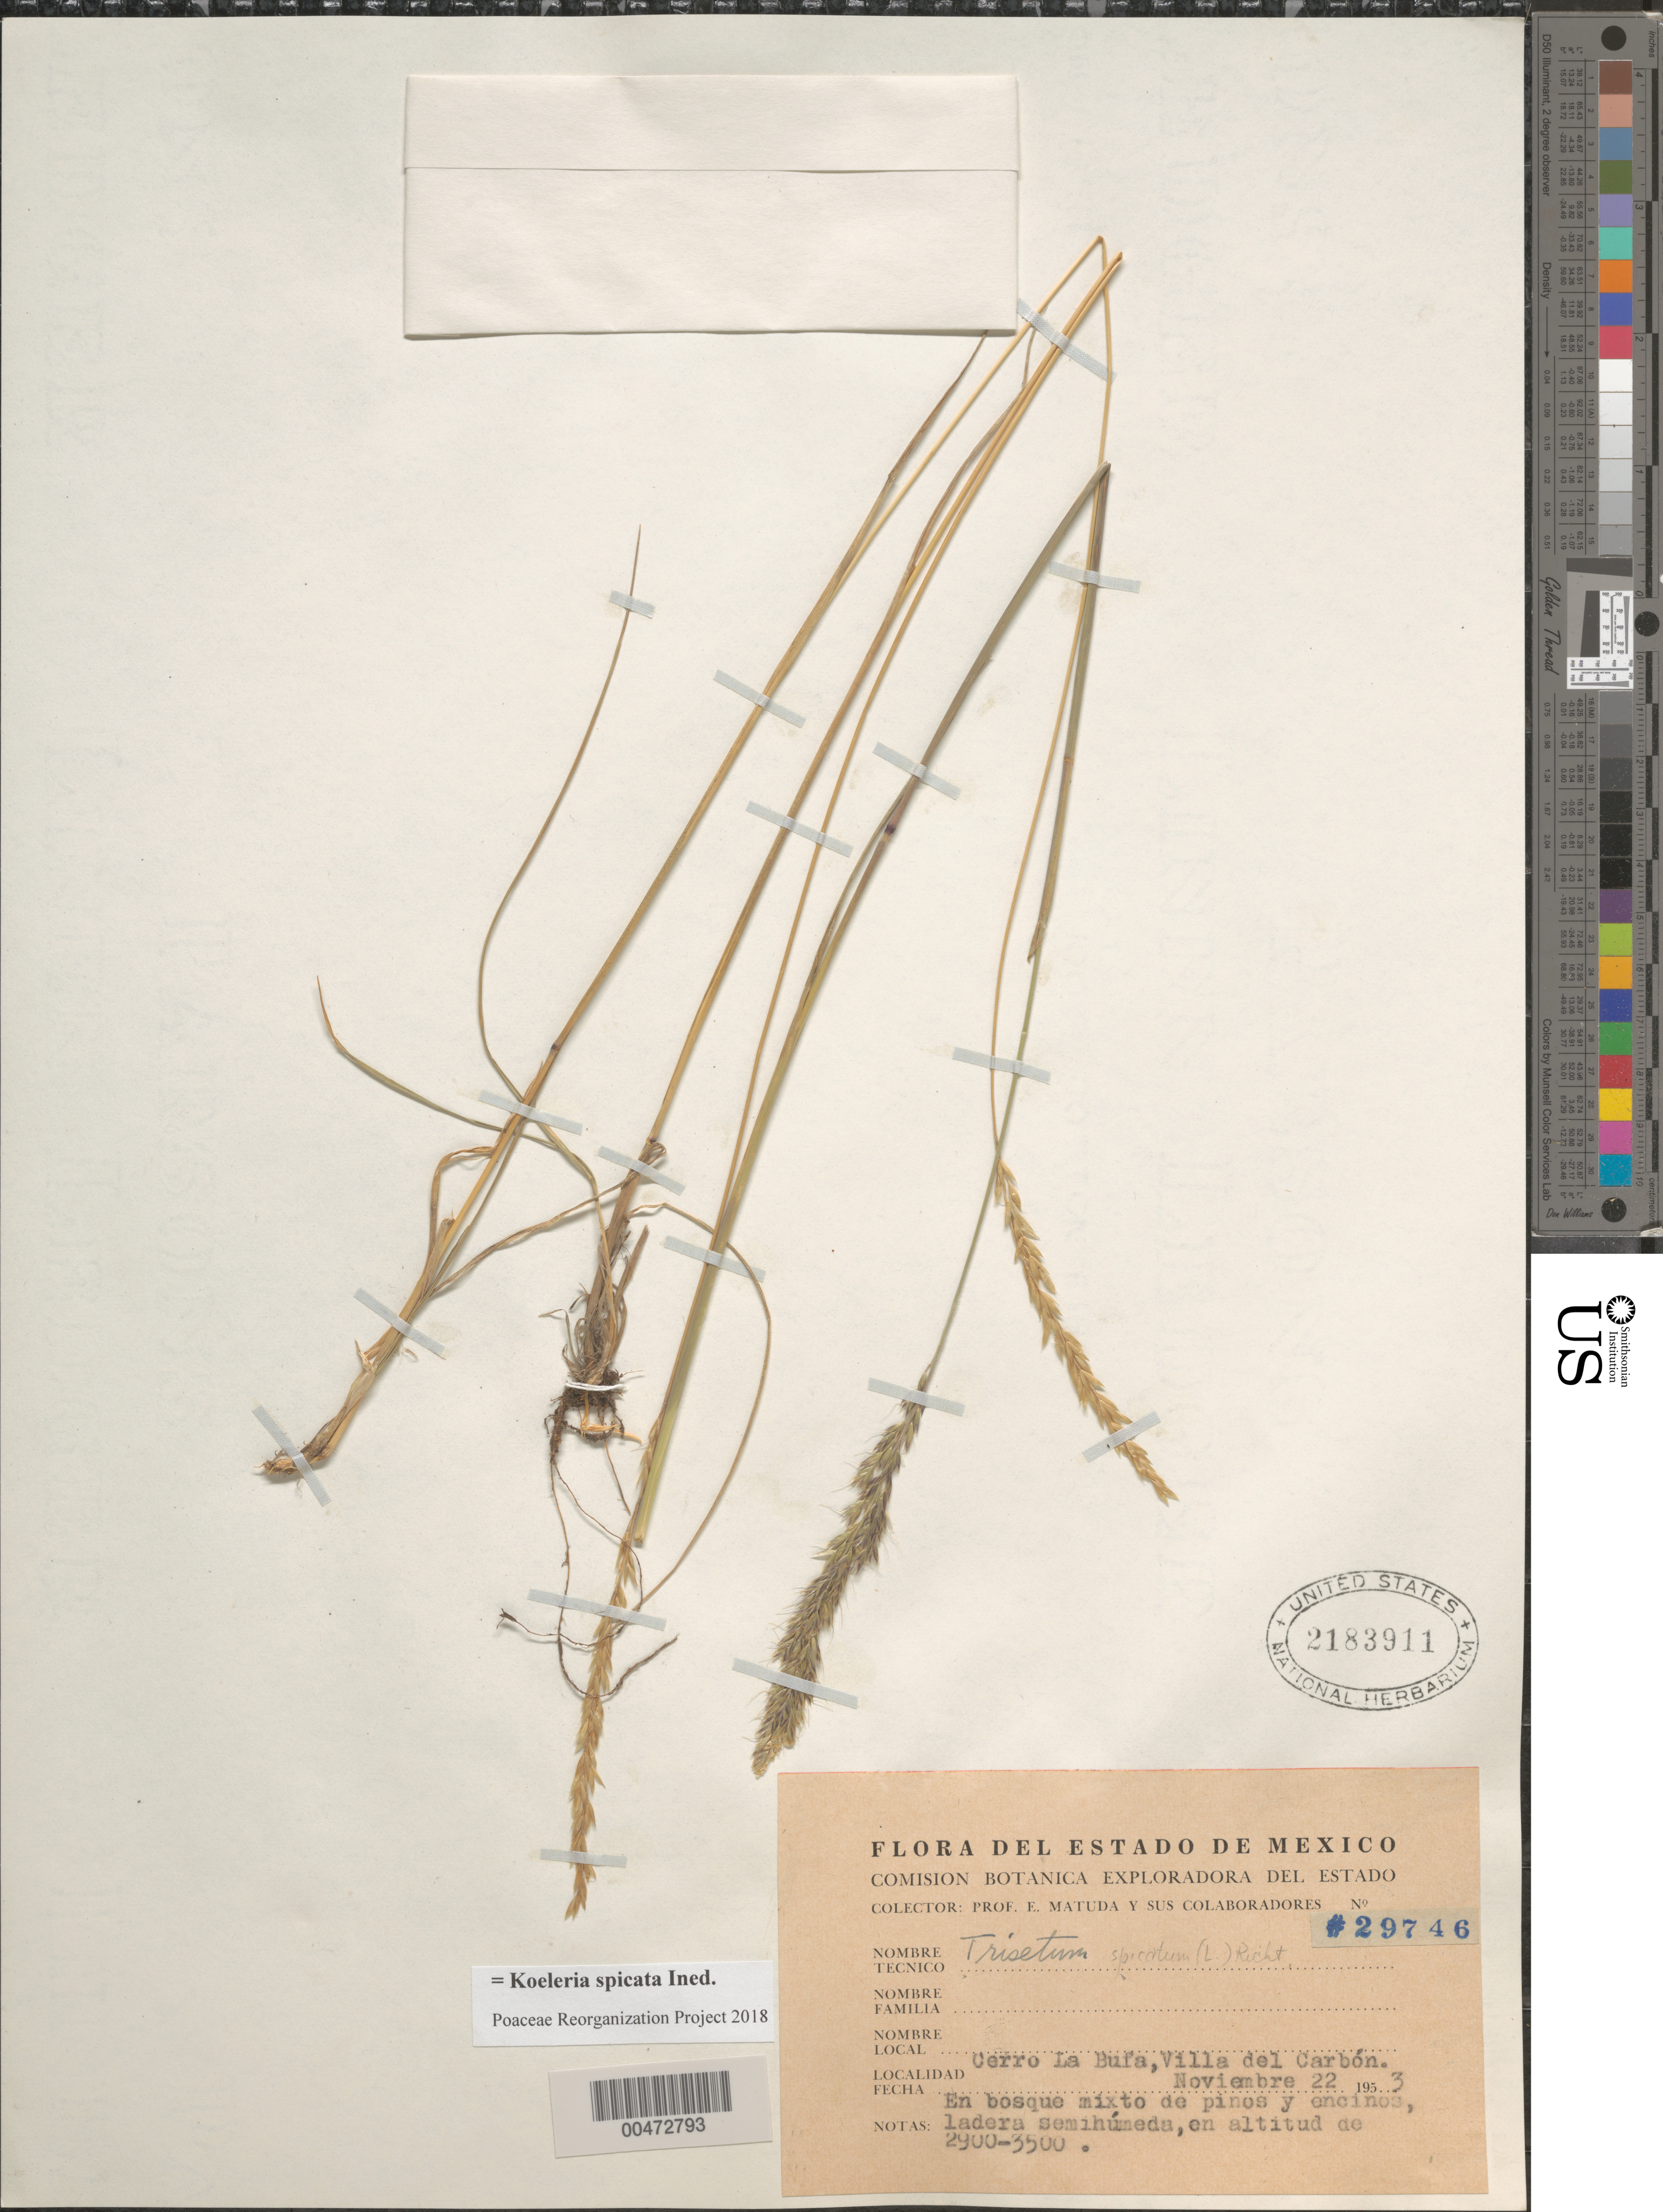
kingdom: Plantae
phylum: Tracheophyta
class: Liliopsida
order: Poales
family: Poaceae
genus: Koeleria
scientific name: Koeleria spicata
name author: (L.) Barberá et al.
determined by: Poaceae Reorganization Project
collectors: E. Matuda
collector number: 29746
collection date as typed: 22 Nov 1953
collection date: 1953-11-22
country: Mexico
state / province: México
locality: Cerro La Bufa, Villa del Carb¢n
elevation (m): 2900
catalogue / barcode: US 2183911